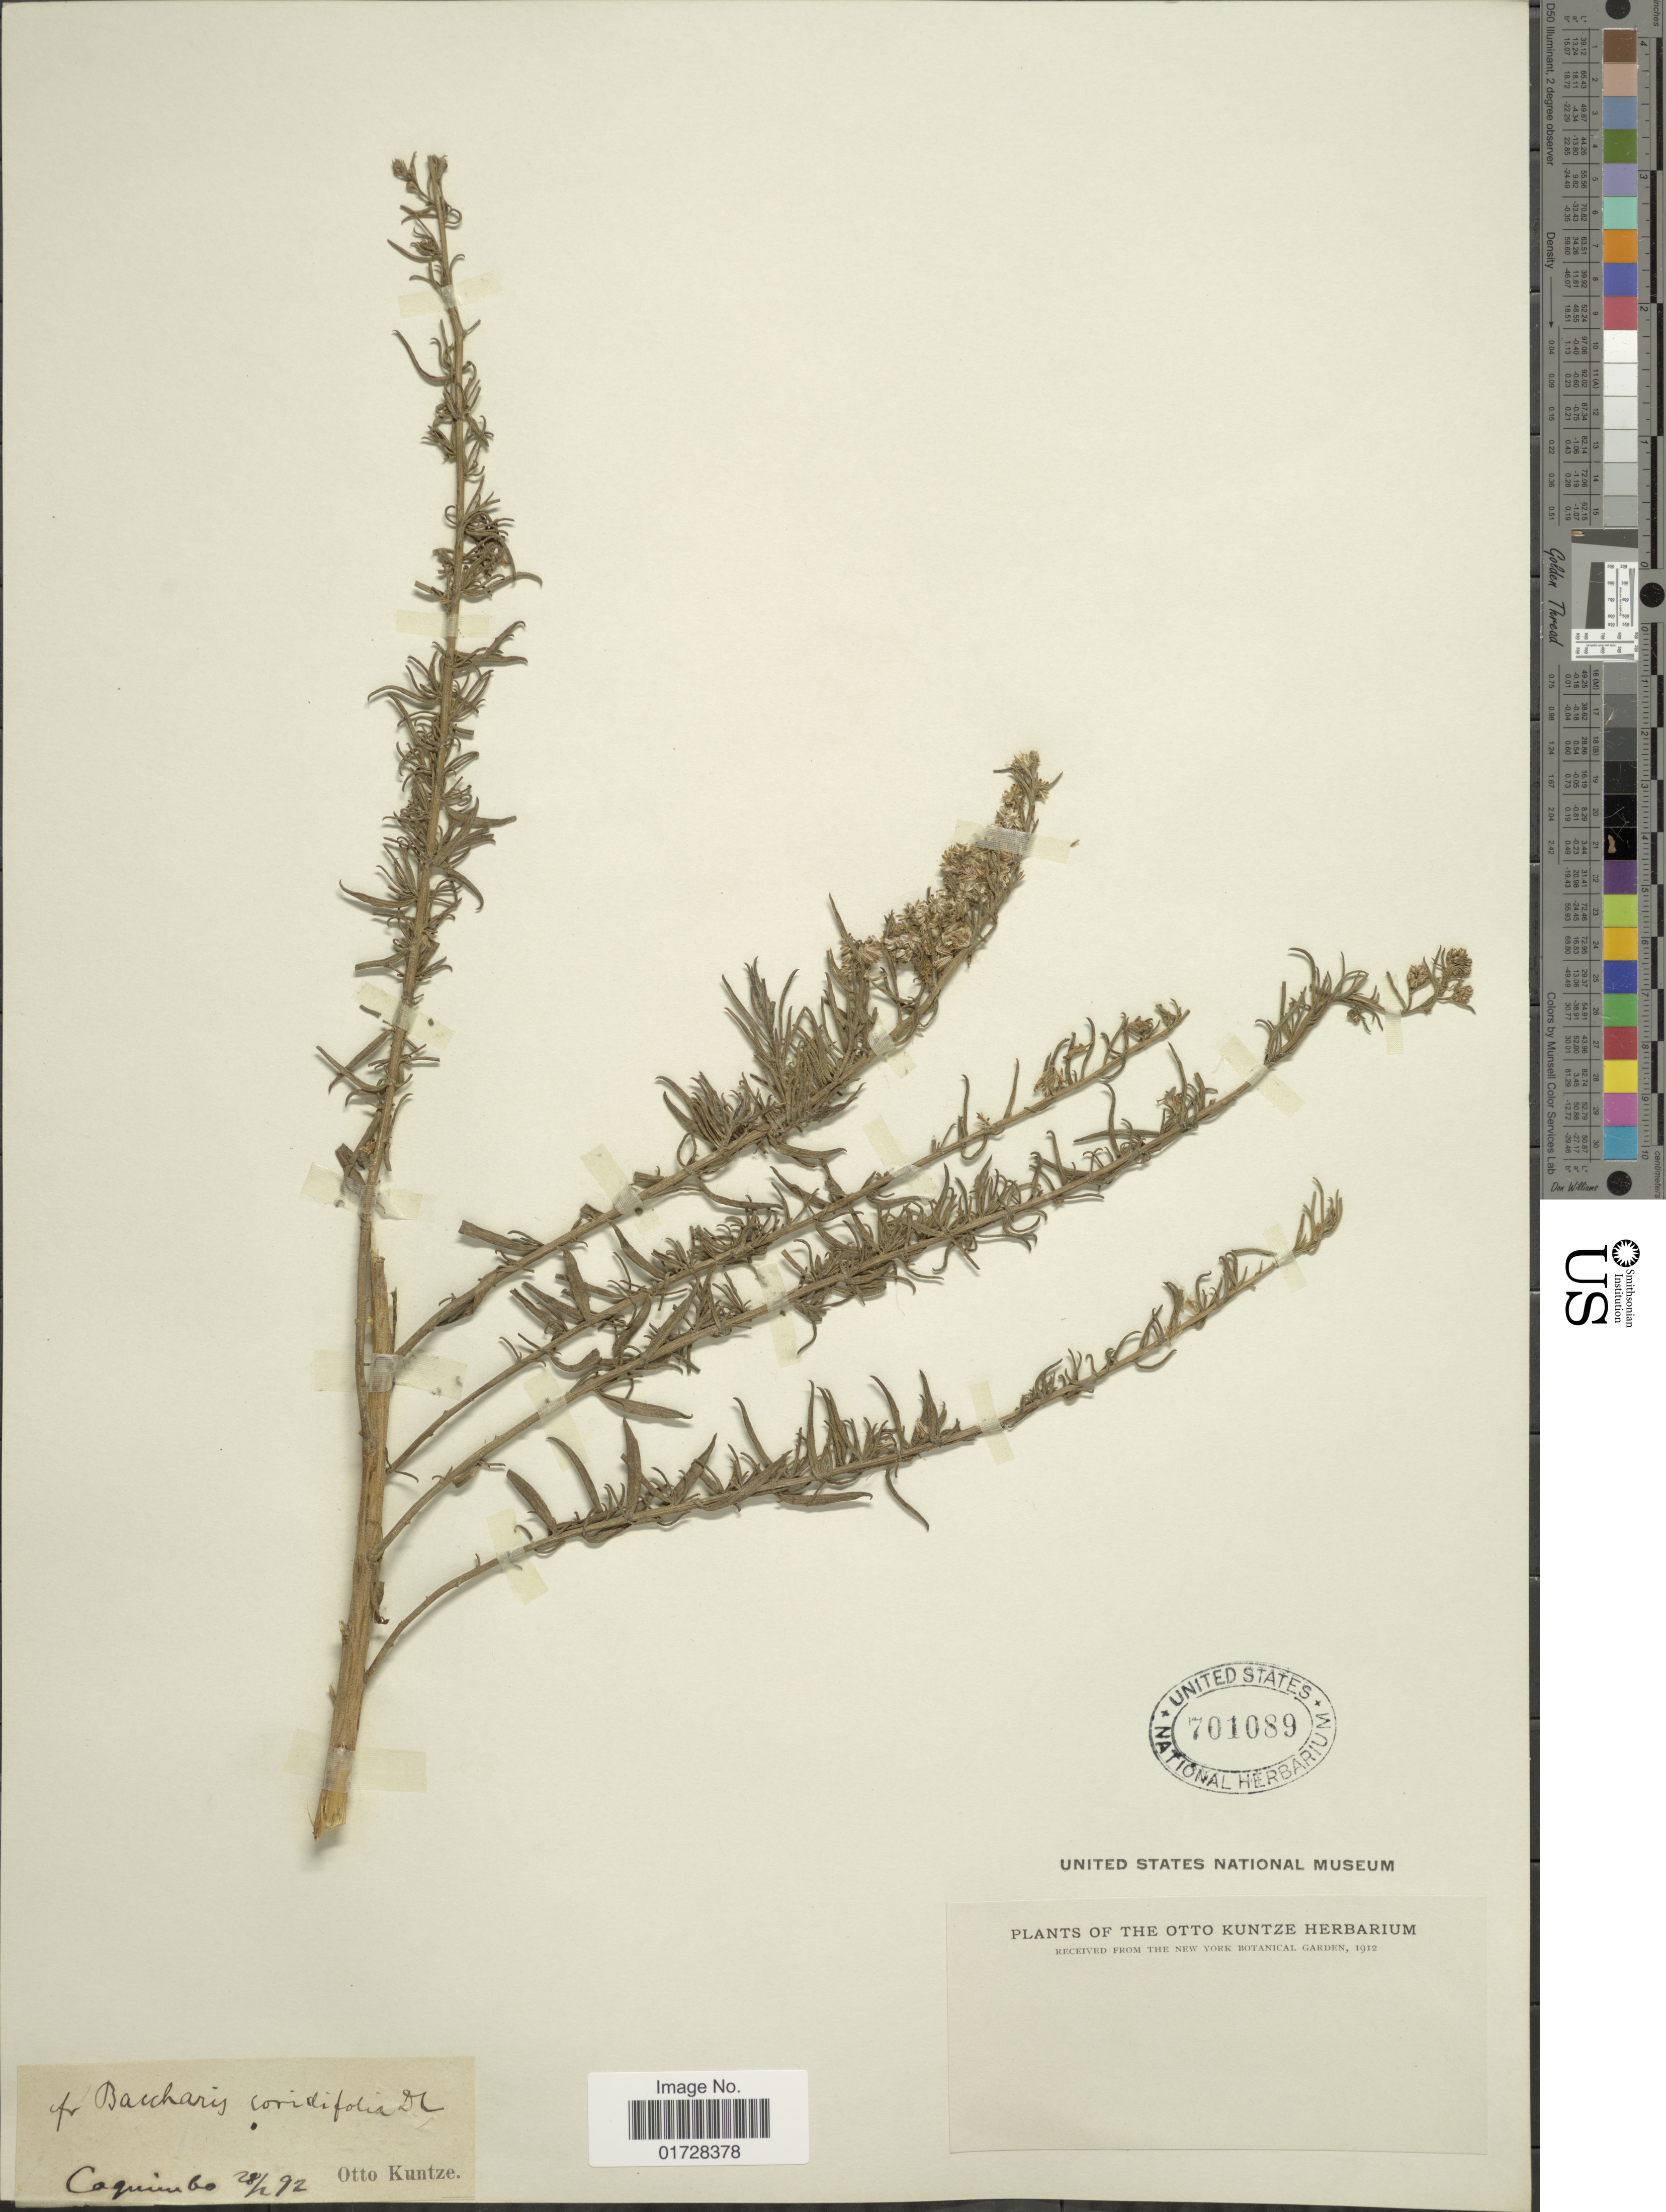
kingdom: Plantae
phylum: Tracheophyta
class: Magnoliopsida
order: Asterales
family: Asteraceae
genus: Baccharis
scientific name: Baccharis sp.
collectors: C.E.O. Kuntze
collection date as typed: Transcribed d/m/y: 28/1/92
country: Chile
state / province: Coquimbo (IV)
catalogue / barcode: US 701089